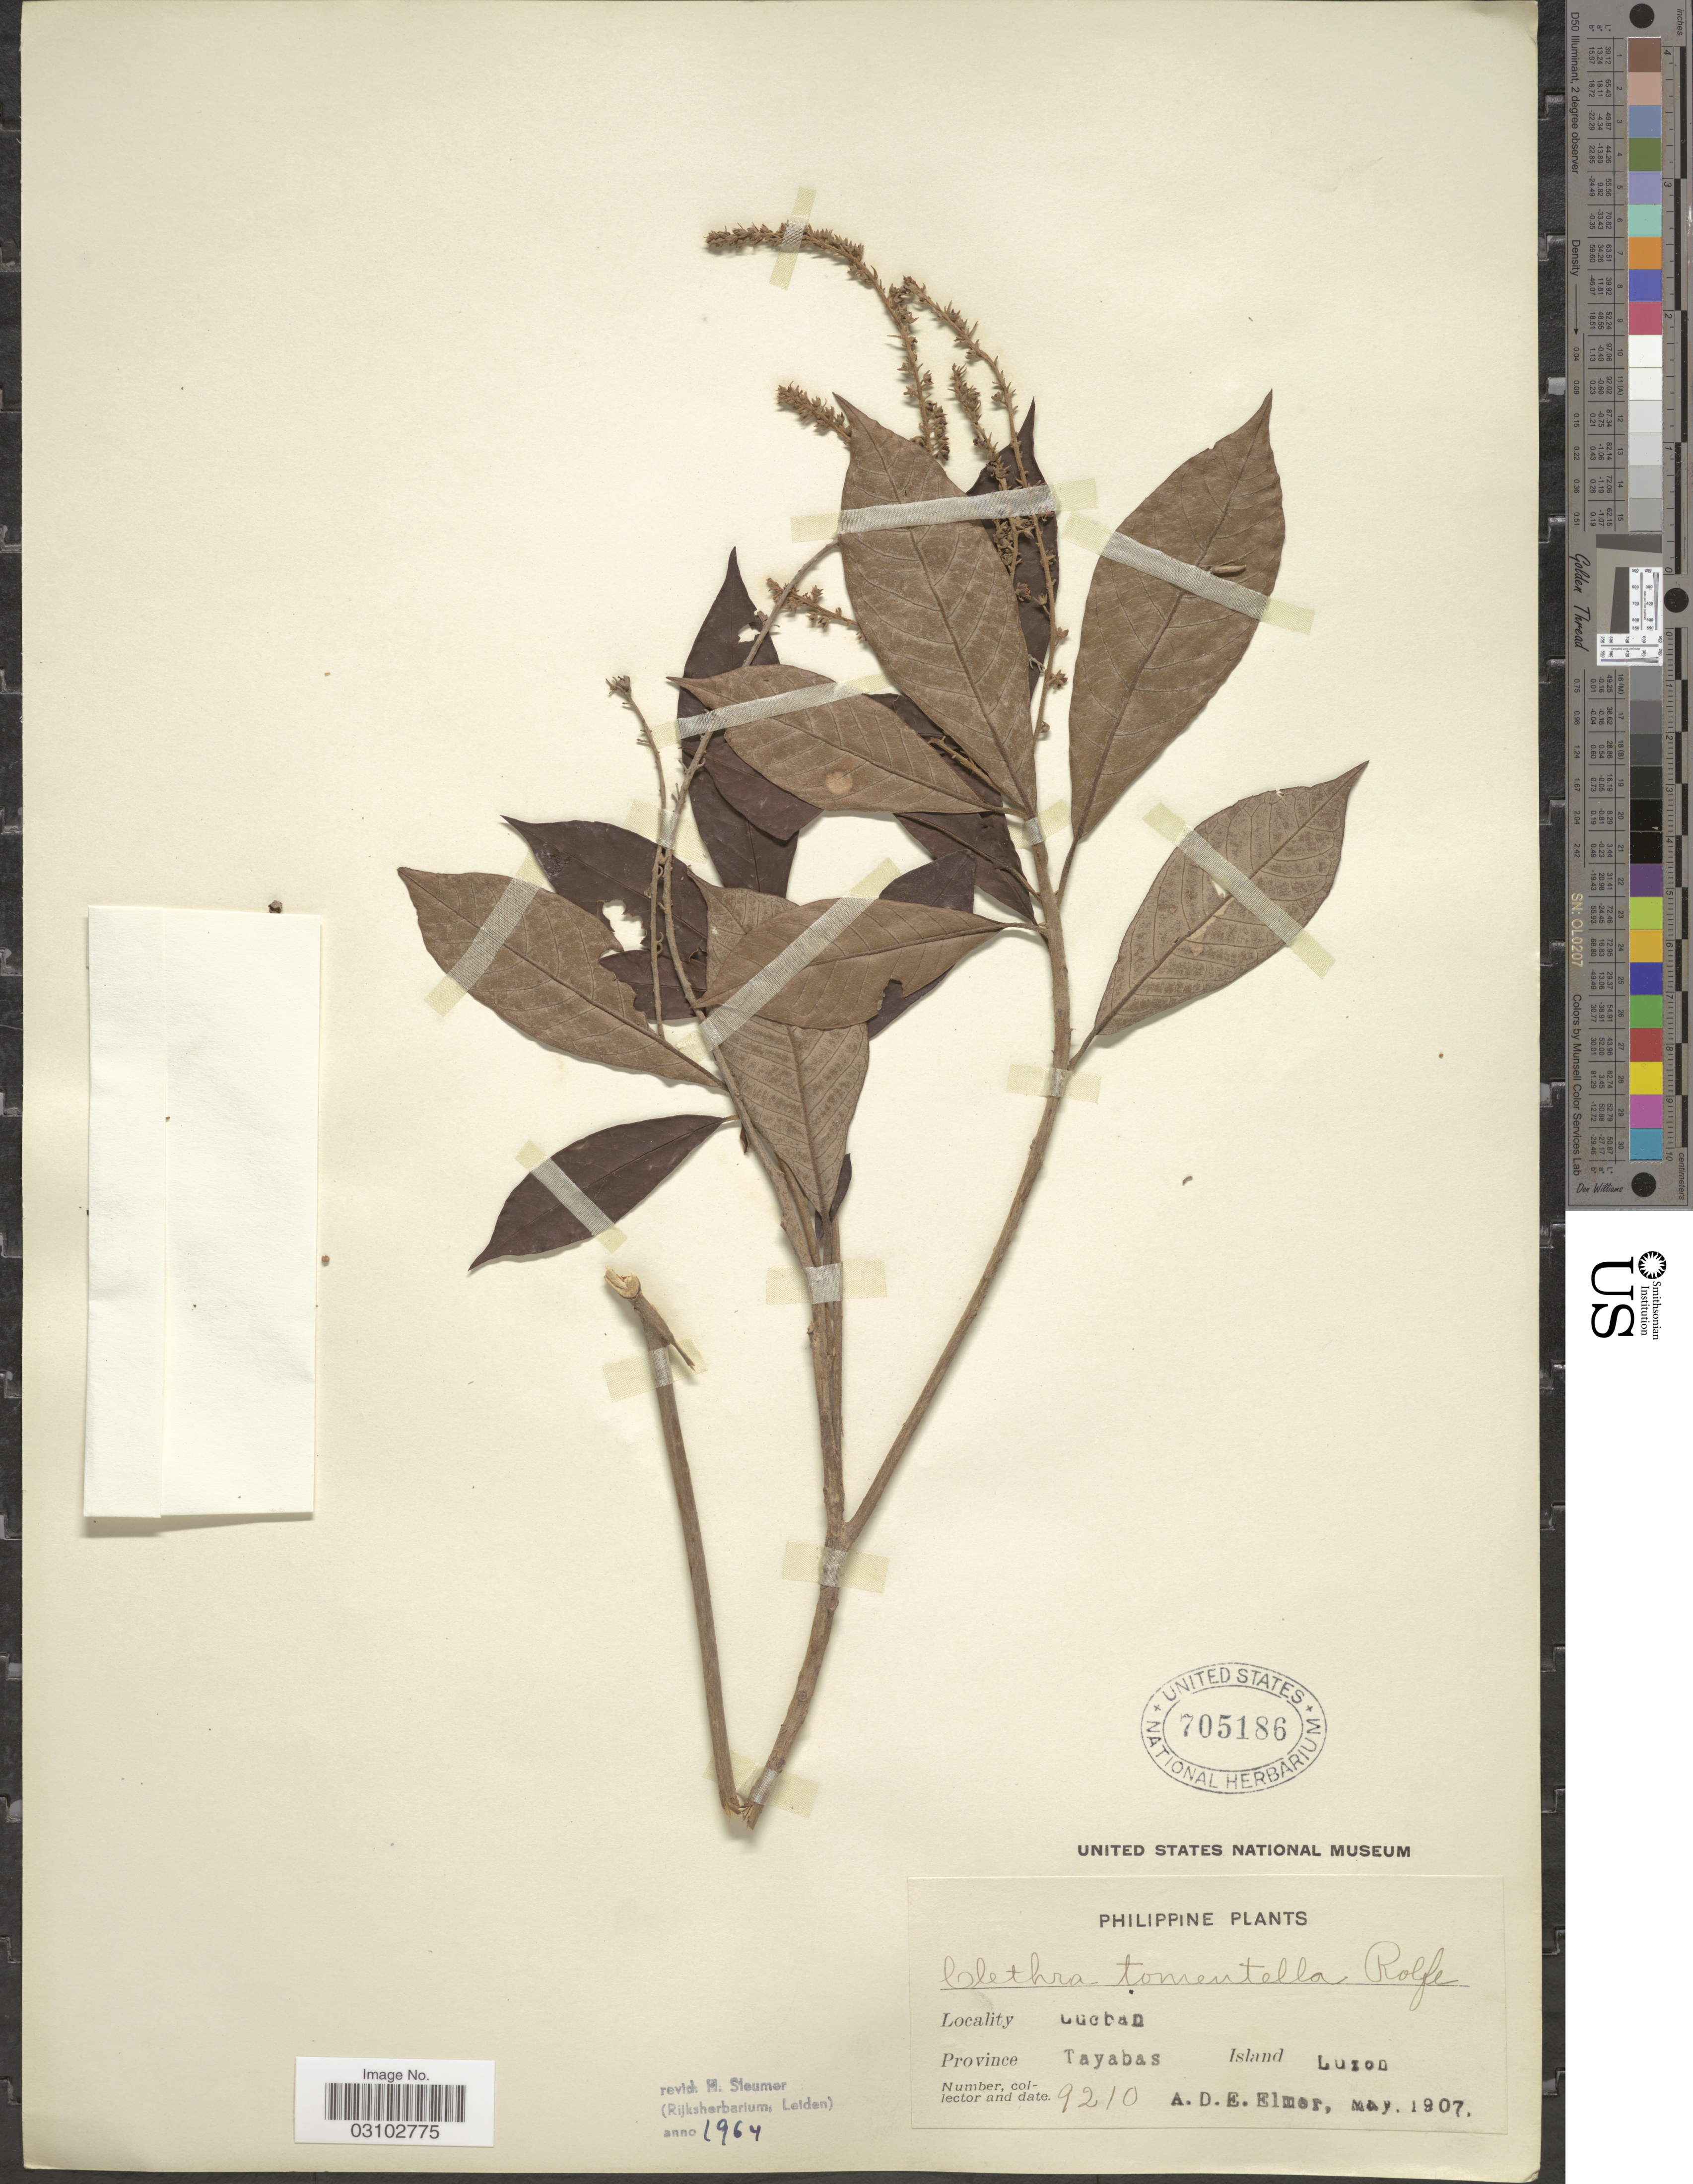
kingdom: Plantae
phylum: Tracheophyta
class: Magnoliopsida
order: Ericales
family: Clethraceae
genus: Clethra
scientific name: Clethra tomentella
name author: Rolfe ex Dunn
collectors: A. D. E. Elmer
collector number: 9210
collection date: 1907-05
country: Philippines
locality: Lucban. Province Tayabas, Island Luzon.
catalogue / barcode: US 705186